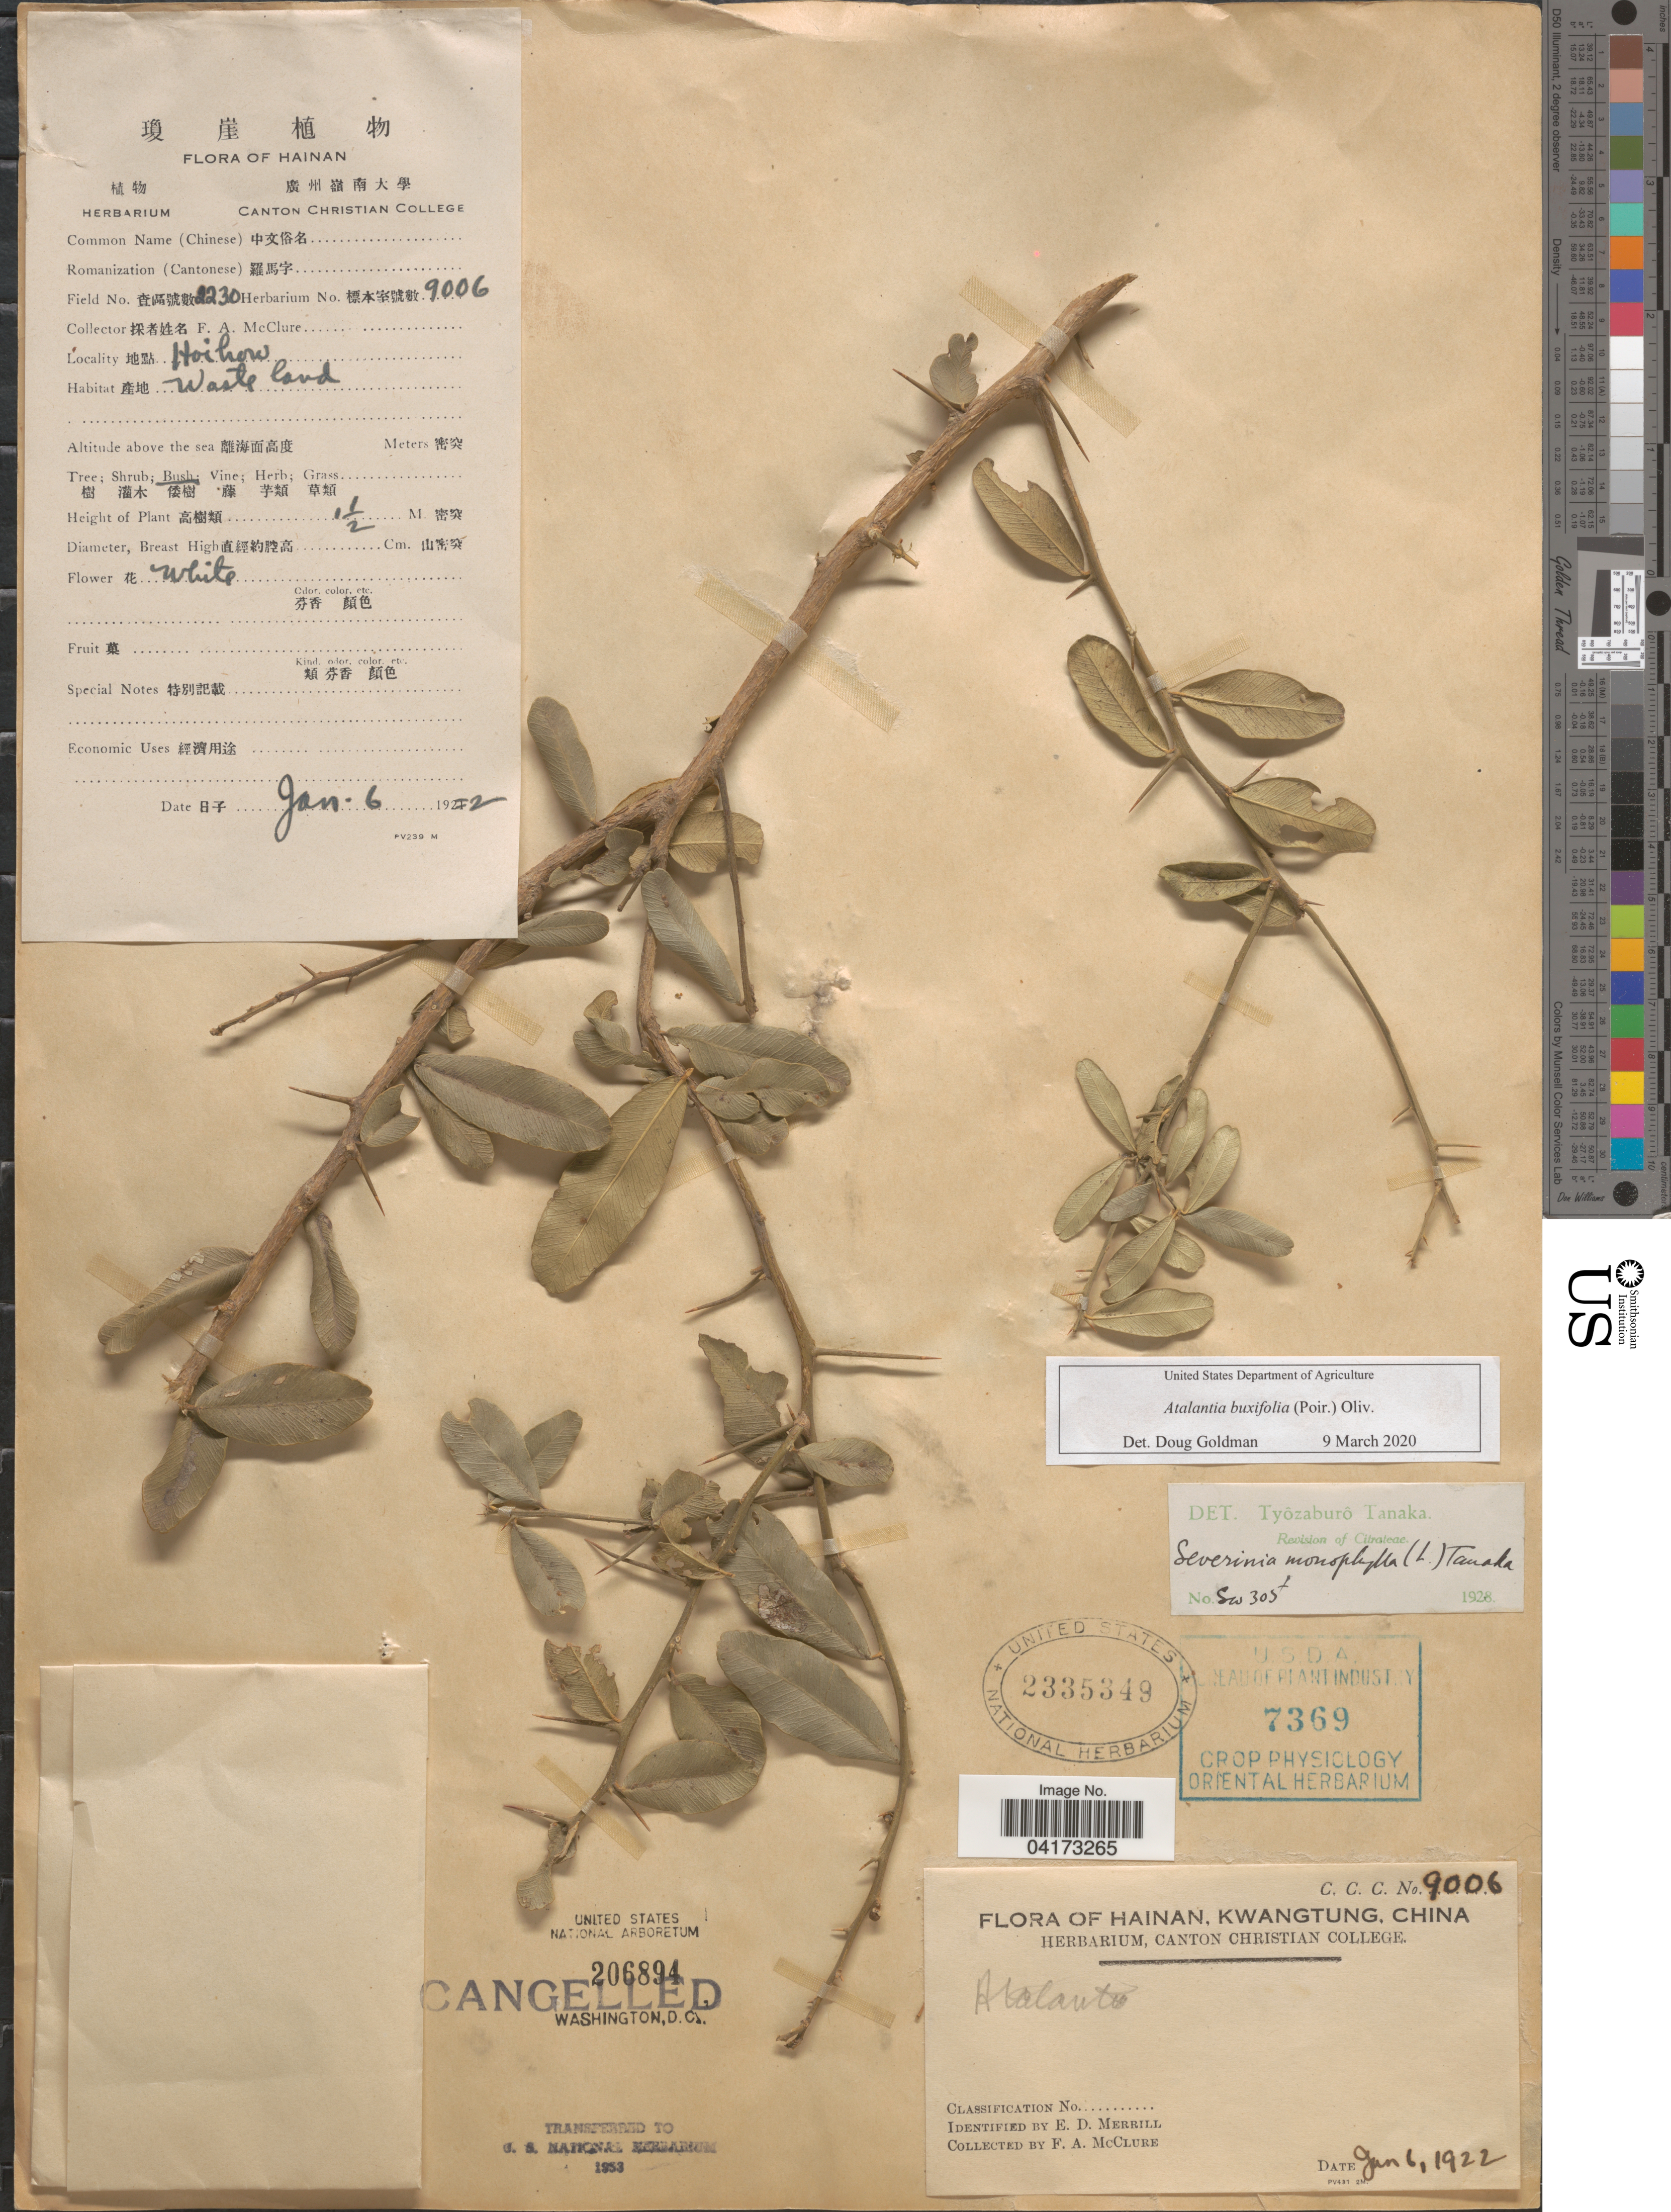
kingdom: Plantae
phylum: Tracheophyta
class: Magnoliopsida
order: Sapindales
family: Rutaceae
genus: Atalantia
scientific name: Atalantia buxifolia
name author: (Poir.) Oliv.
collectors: F. A. McClure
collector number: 9006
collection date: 1922-01-06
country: China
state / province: Hainan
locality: Haikou [interpreted].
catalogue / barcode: US 2335349